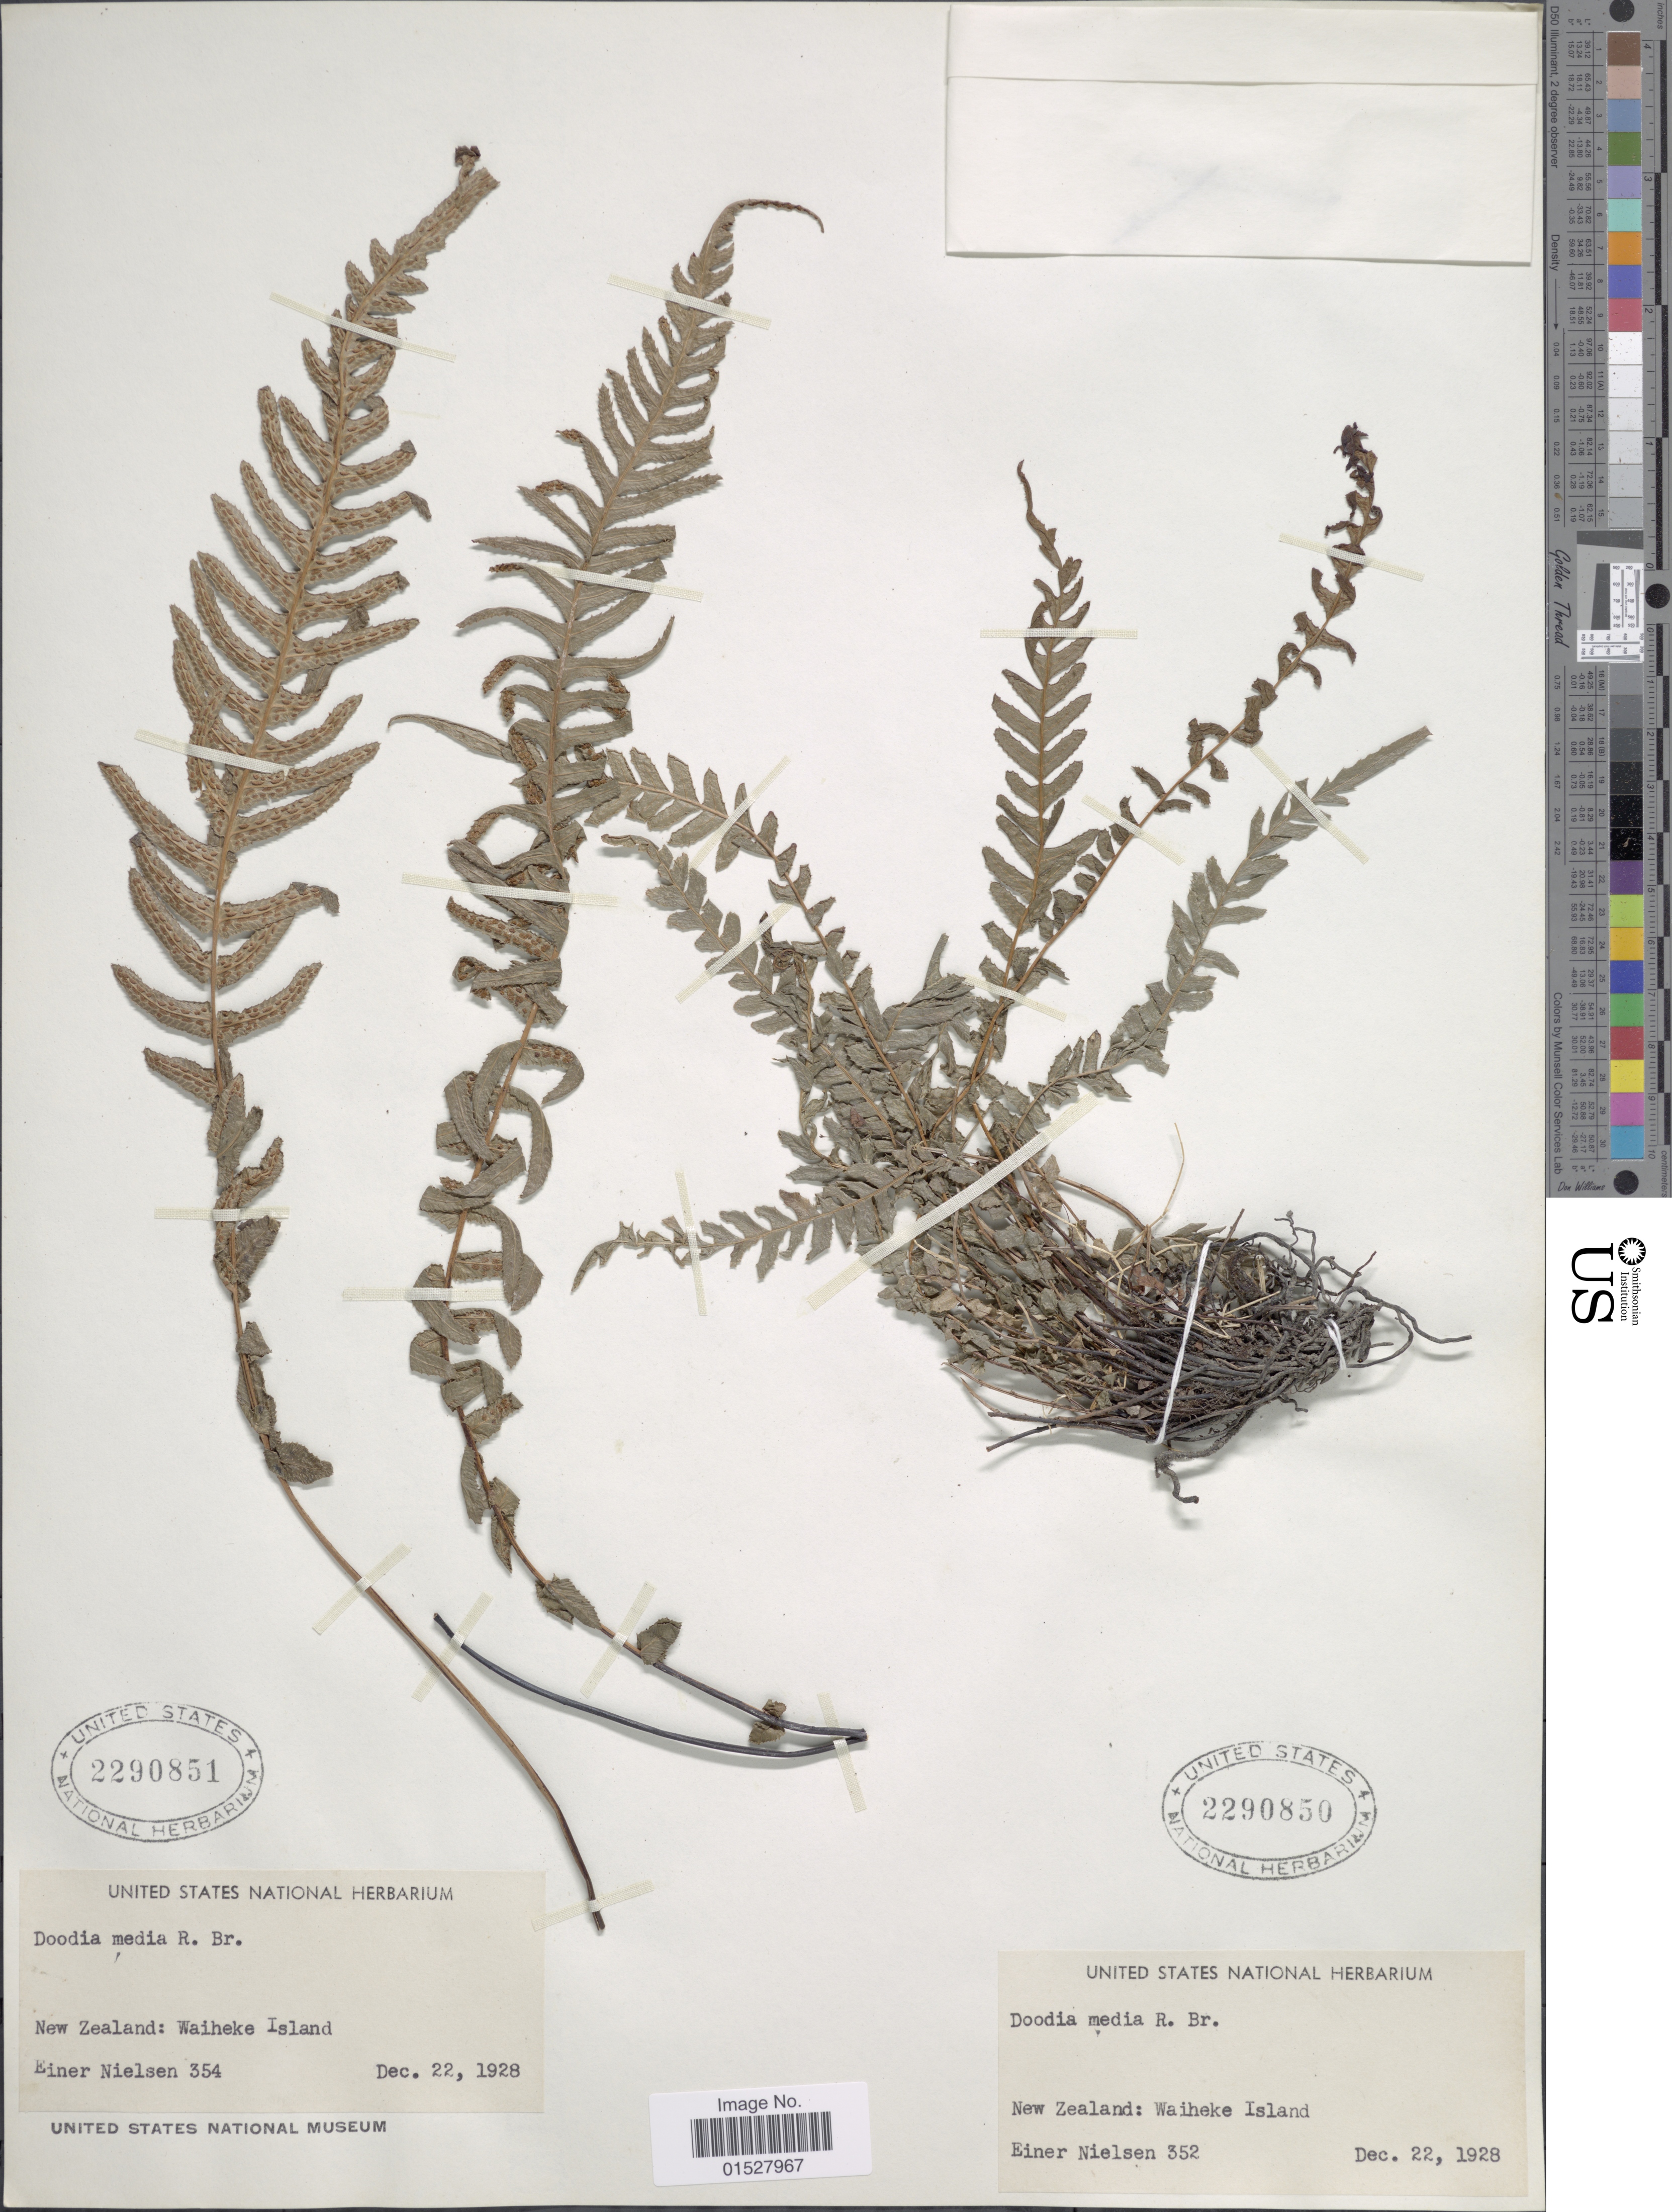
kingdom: Plantae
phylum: Tracheophyta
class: Polypodiopsida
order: Polypodiales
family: Blechnaceae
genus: Blechnum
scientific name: Blechnum medium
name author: (R. Br.) Christenh.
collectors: E. Nielsen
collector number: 352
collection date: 1928-12-22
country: New Zealand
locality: Waiheke Island.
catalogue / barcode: US 2290850-2